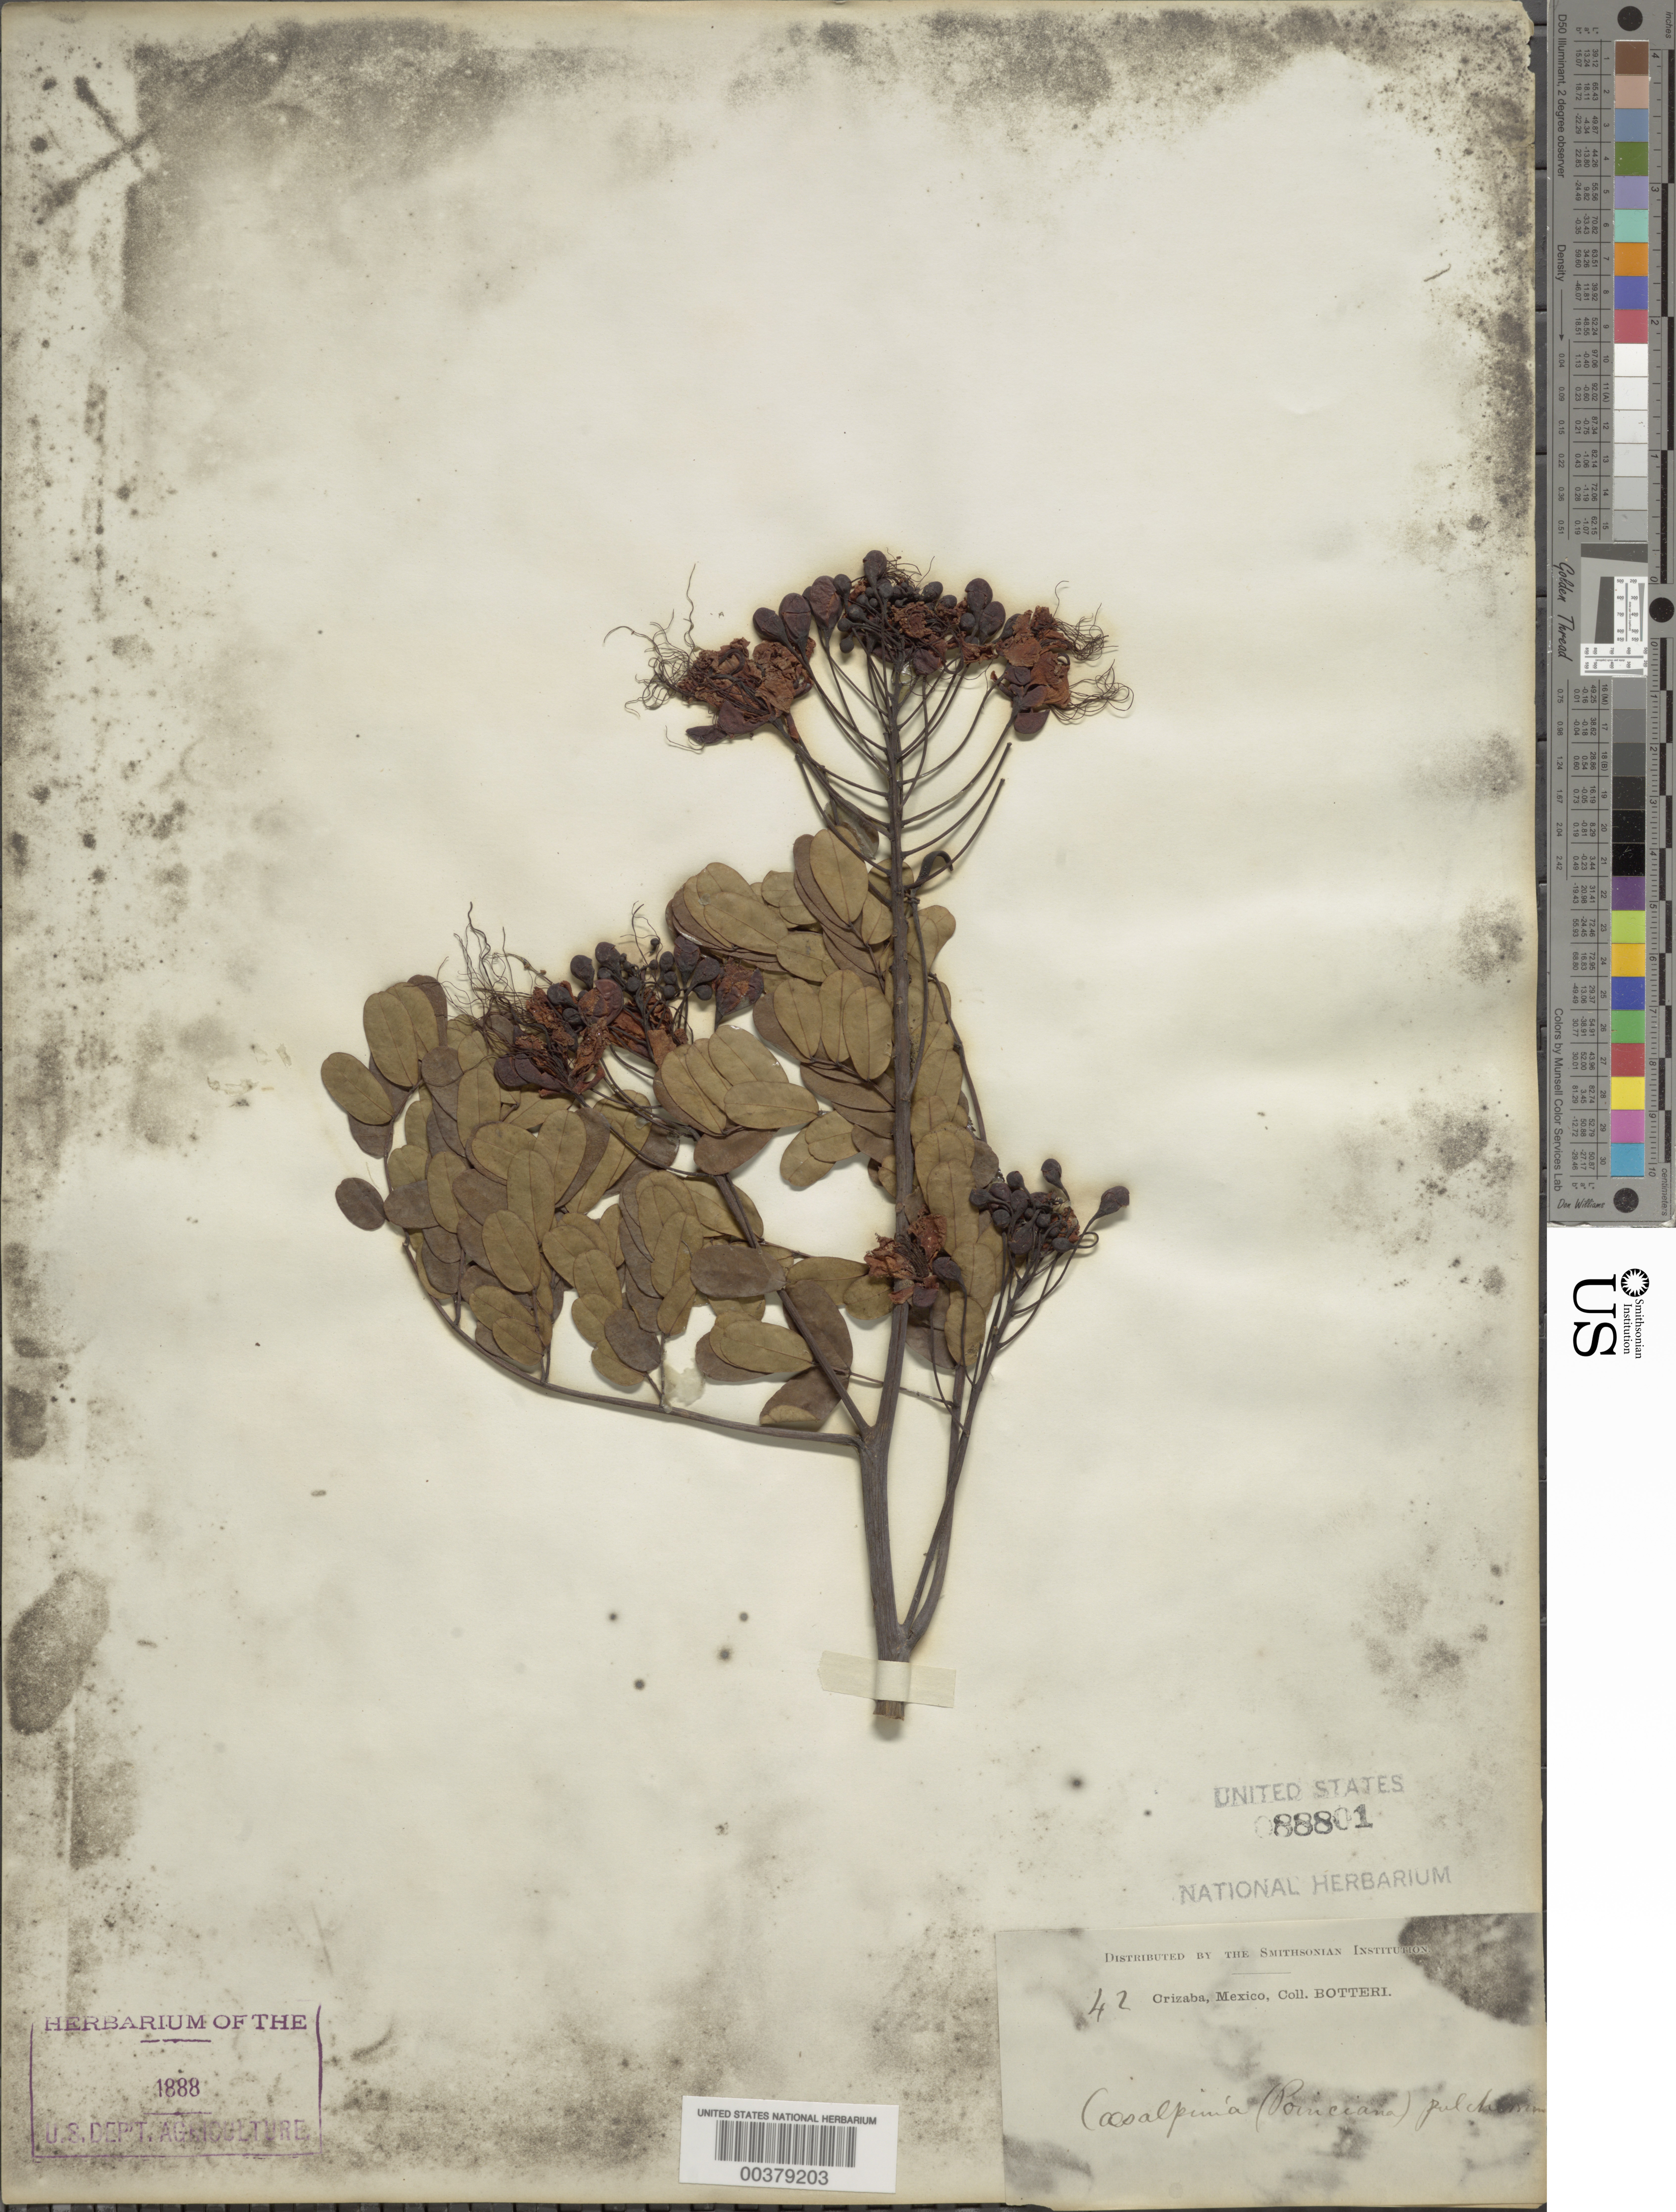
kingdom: Plantae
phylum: Tracheophyta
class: Magnoliopsida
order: Fabales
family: Fabaceae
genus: Caesalpinia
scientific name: Caesalpinia pulcherrima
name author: (L.) Sw.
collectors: M. Botteri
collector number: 42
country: Mexico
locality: Orizaba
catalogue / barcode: US 88801